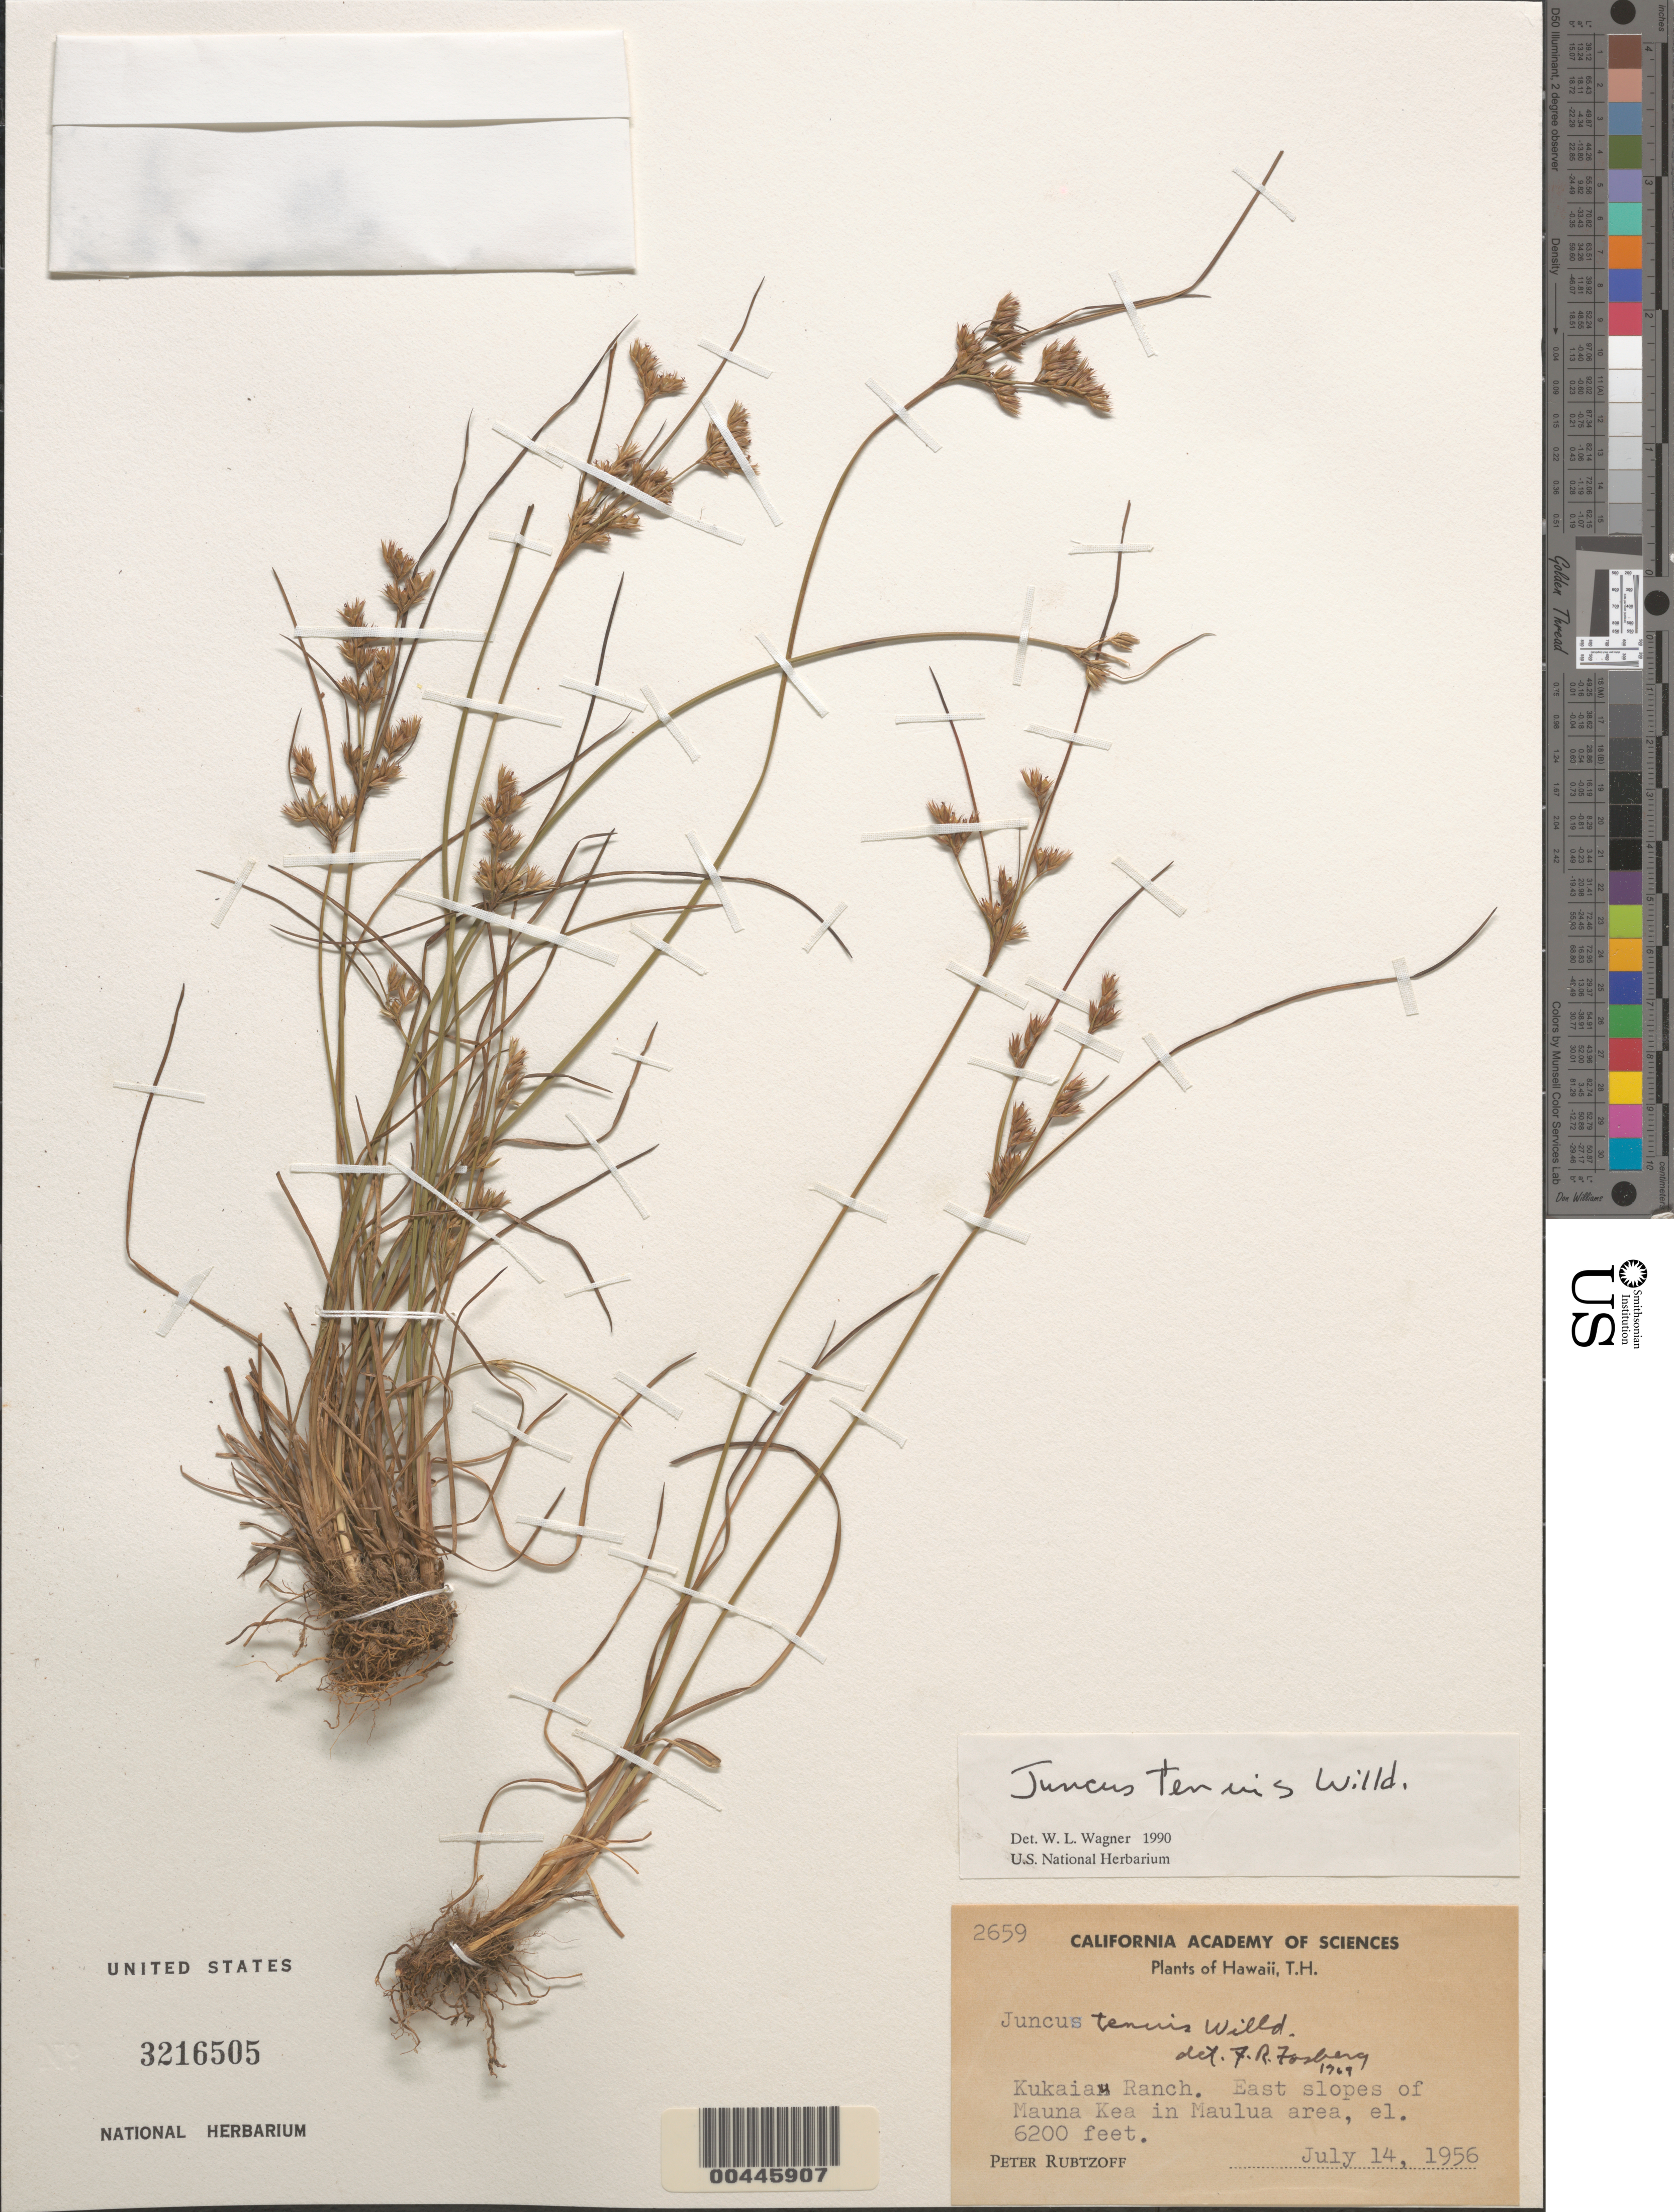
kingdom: Plantae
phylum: Tracheophyta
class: Liliopsida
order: Poales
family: Juncaceae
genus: Juncus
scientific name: Juncus tenuis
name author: Willd.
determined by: Wagner, W. L., (BOT), Smithsonian Institution - National Museum of Natural History (UNITED STATES)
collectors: P. Rubtzoff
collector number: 2659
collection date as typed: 14 Jul 1956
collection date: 1956-07-14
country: United States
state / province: Hawaii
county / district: Hawaii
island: Hawaii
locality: Kukaiau Ranch, E slopes of Mauna Kea in Maulau area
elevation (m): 1890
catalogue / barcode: US 3216505